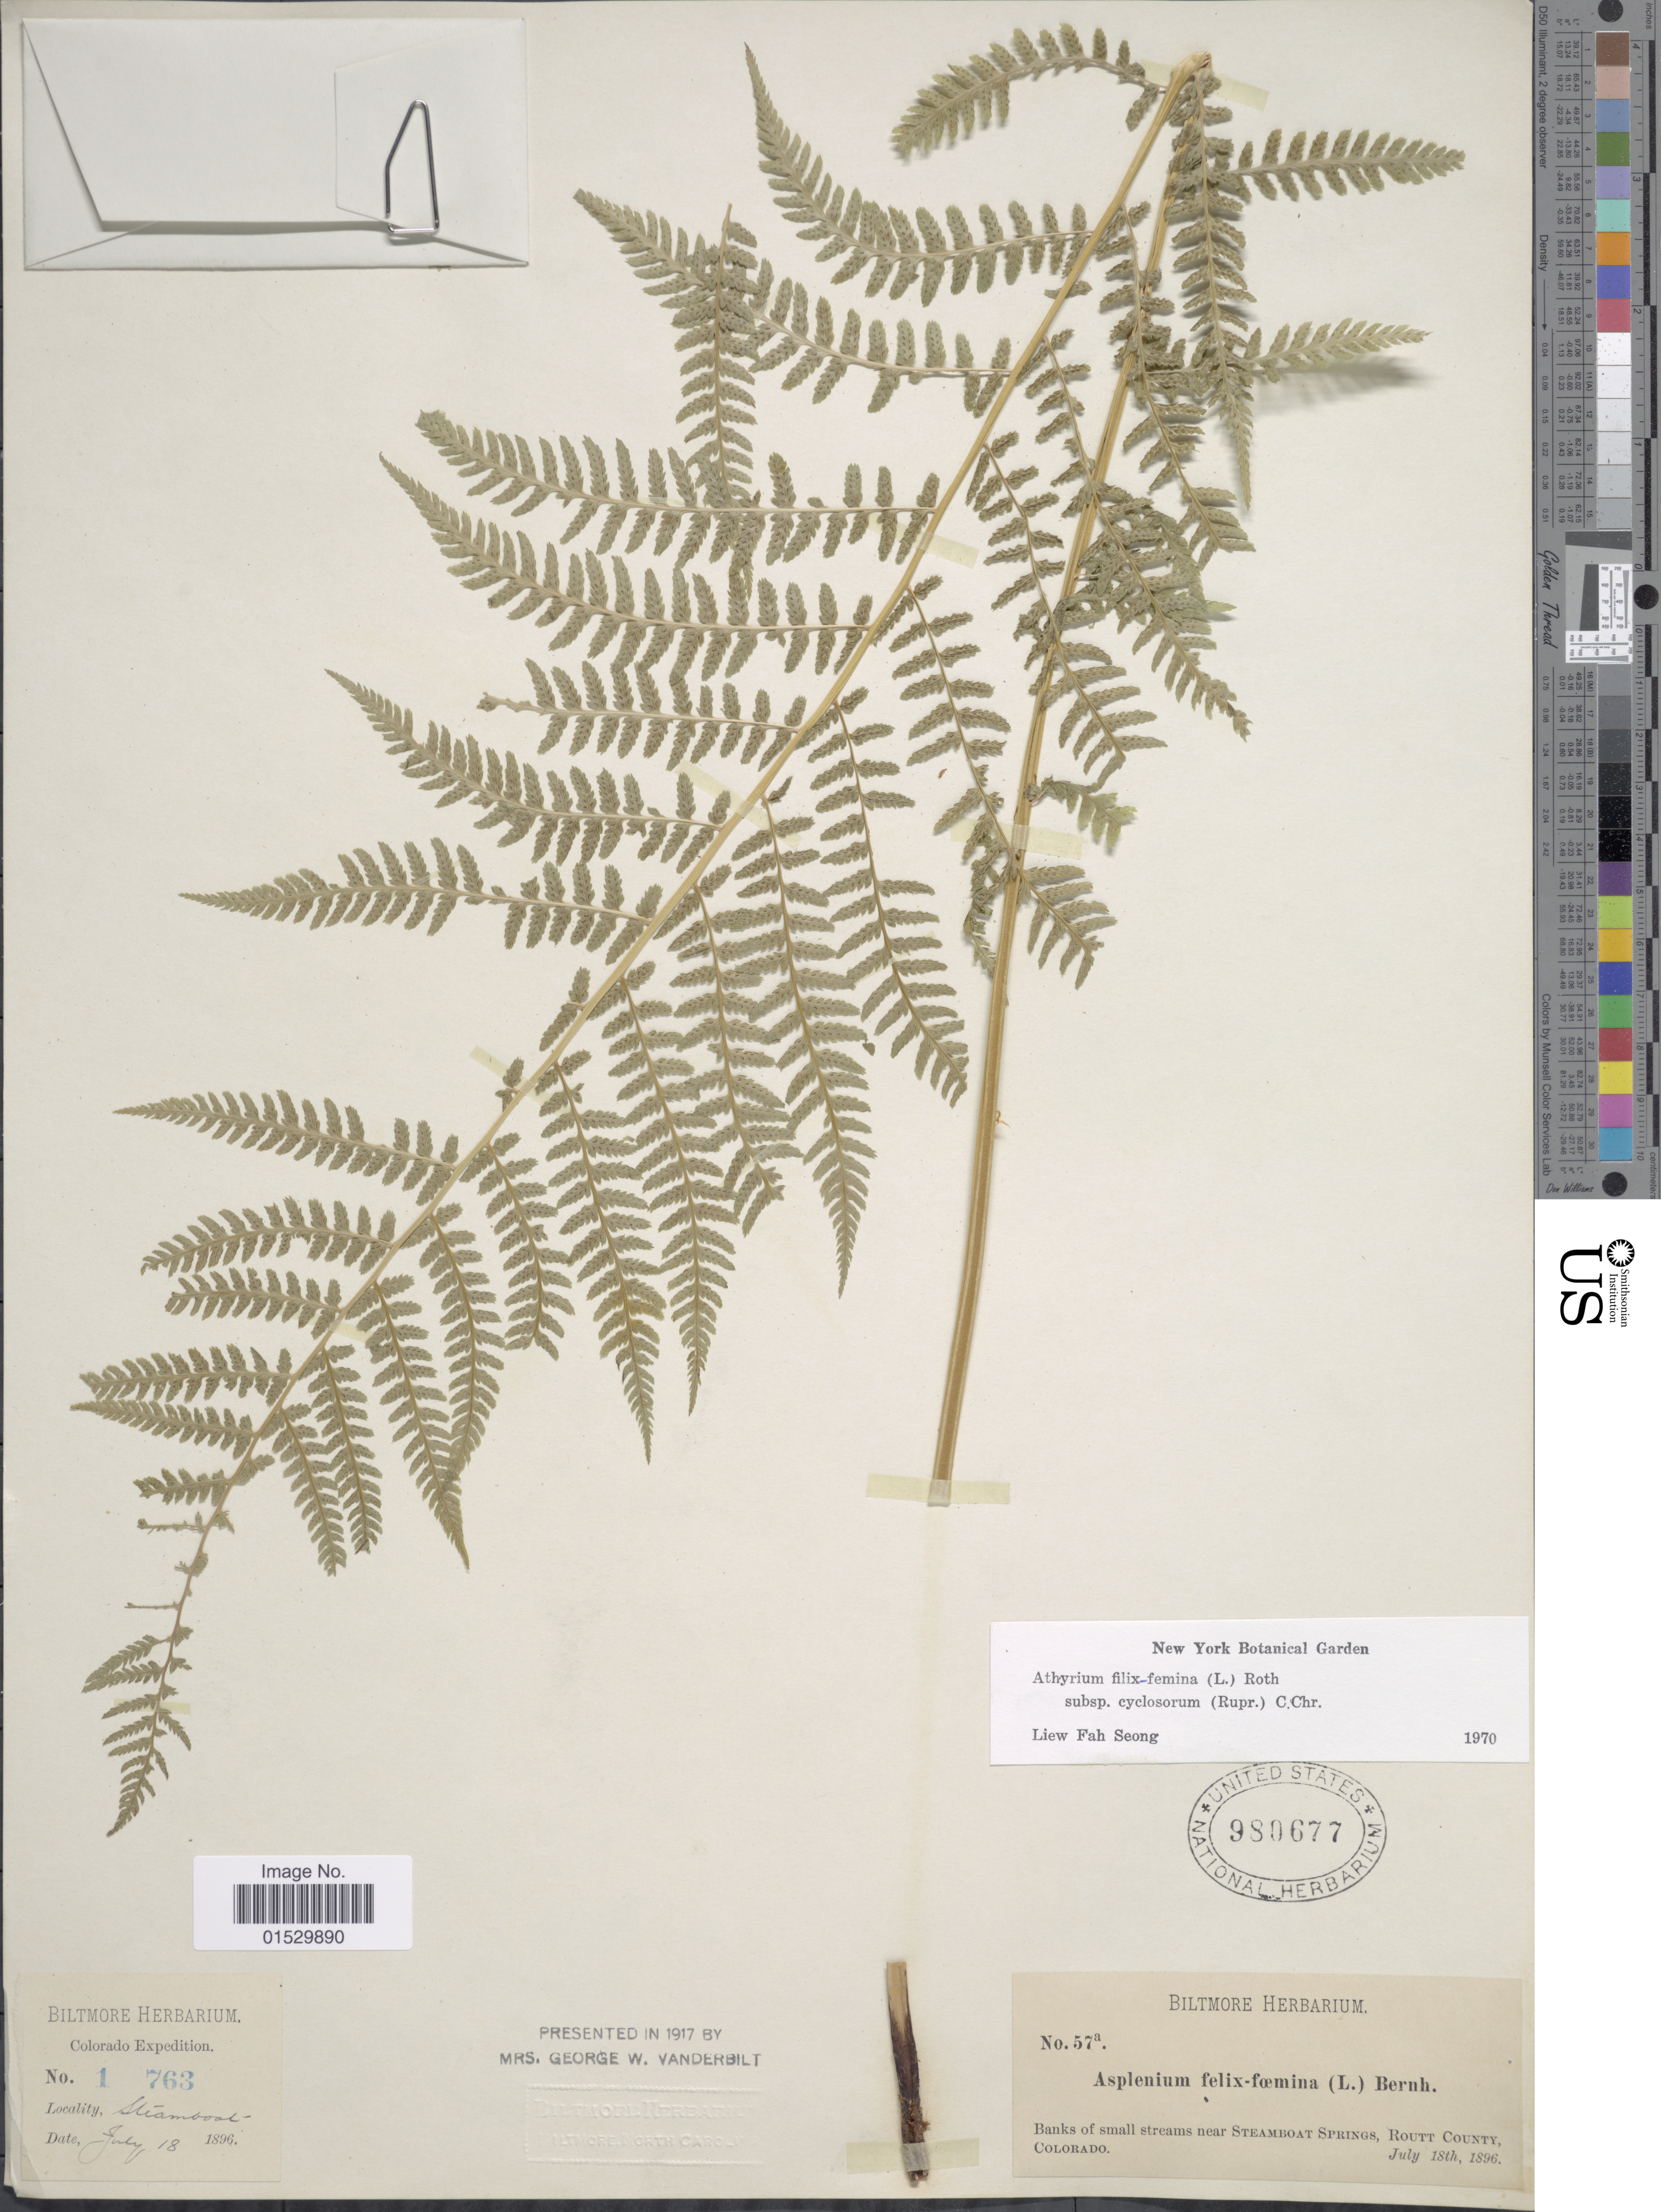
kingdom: Plantae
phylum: Tracheophyta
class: Polypodiopsida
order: Polypodiales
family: Athyriaceae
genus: Athyrium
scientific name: Athyrium filix-femina subsp. cyclosorum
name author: (Rupr.) C. Chr.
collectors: ex herb. Biltmore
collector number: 57s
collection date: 1896-07-18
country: United States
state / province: Colorado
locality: Banks of small stream near Steamboat Springs, Routt County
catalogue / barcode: US 980677